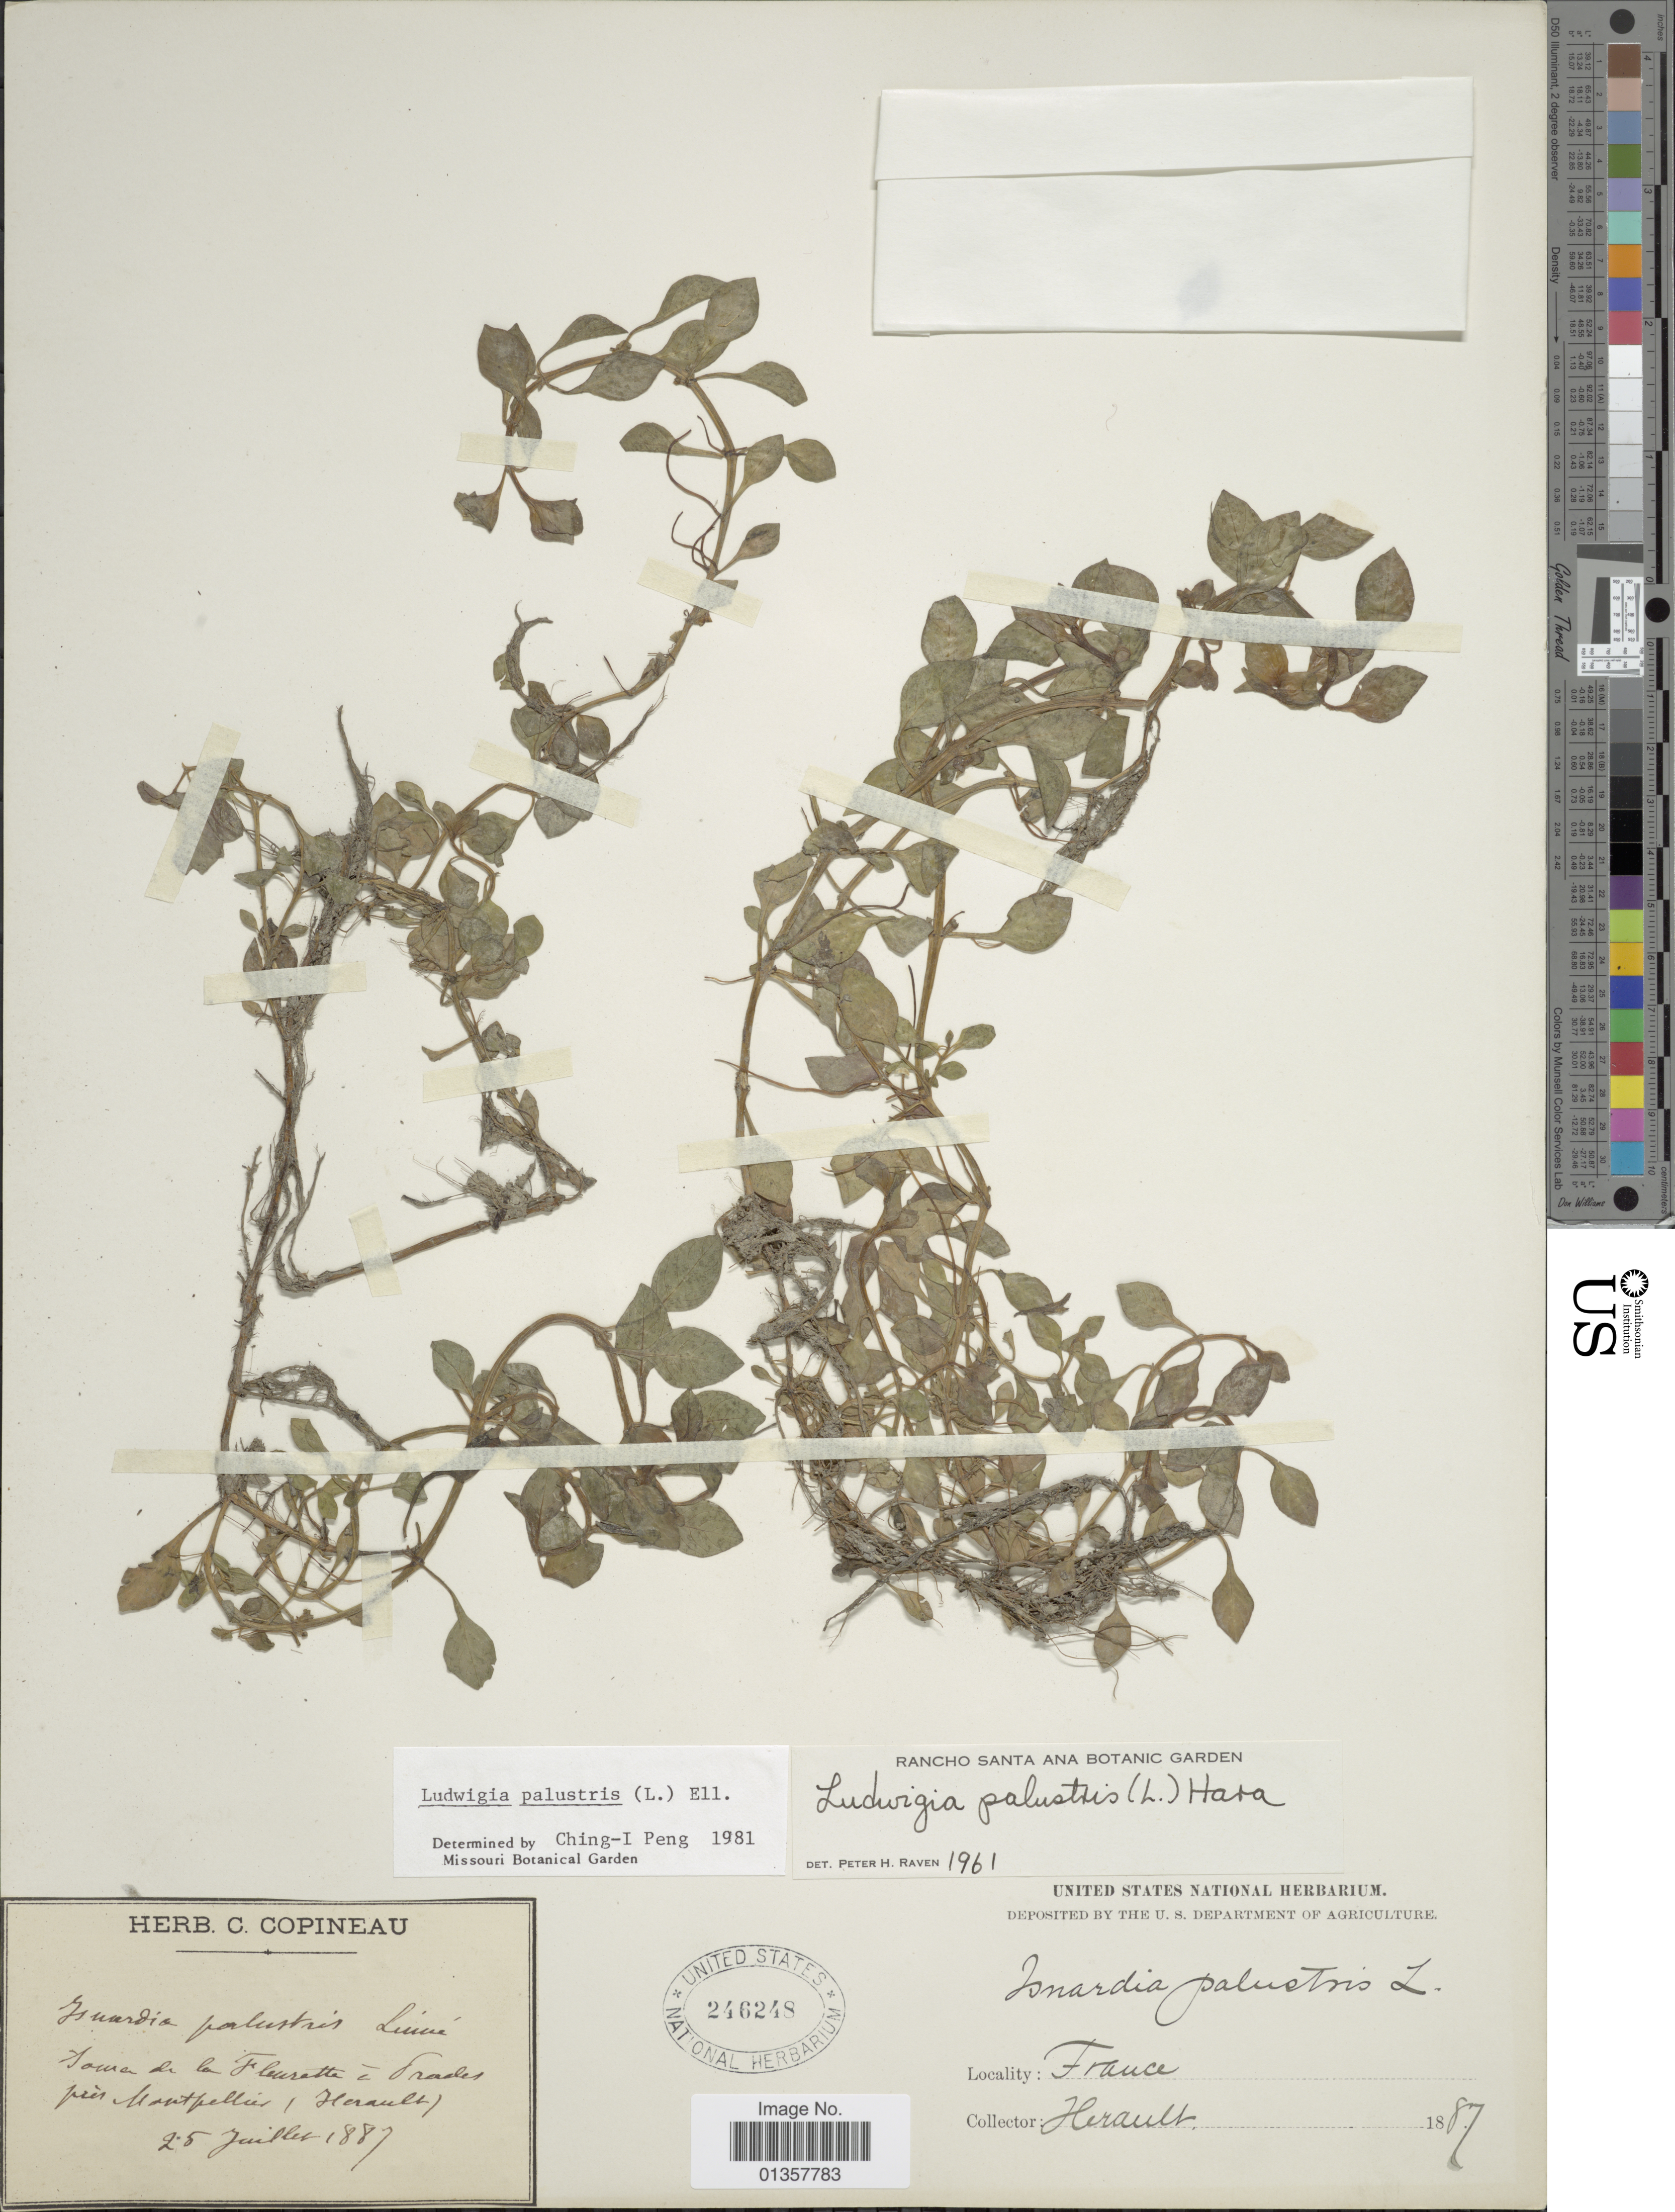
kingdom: Plantae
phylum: Tracheophyta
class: Magnoliopsida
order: Myrtales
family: Onagraceae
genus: Ludwigia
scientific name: Ludwigia palustris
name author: (L.) Elliott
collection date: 1887-07-25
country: France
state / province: Occitanie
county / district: Hérault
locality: Somer de la Fleurette i Grades prés Montpellier (Herault) [interpreted]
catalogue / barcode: US 246248